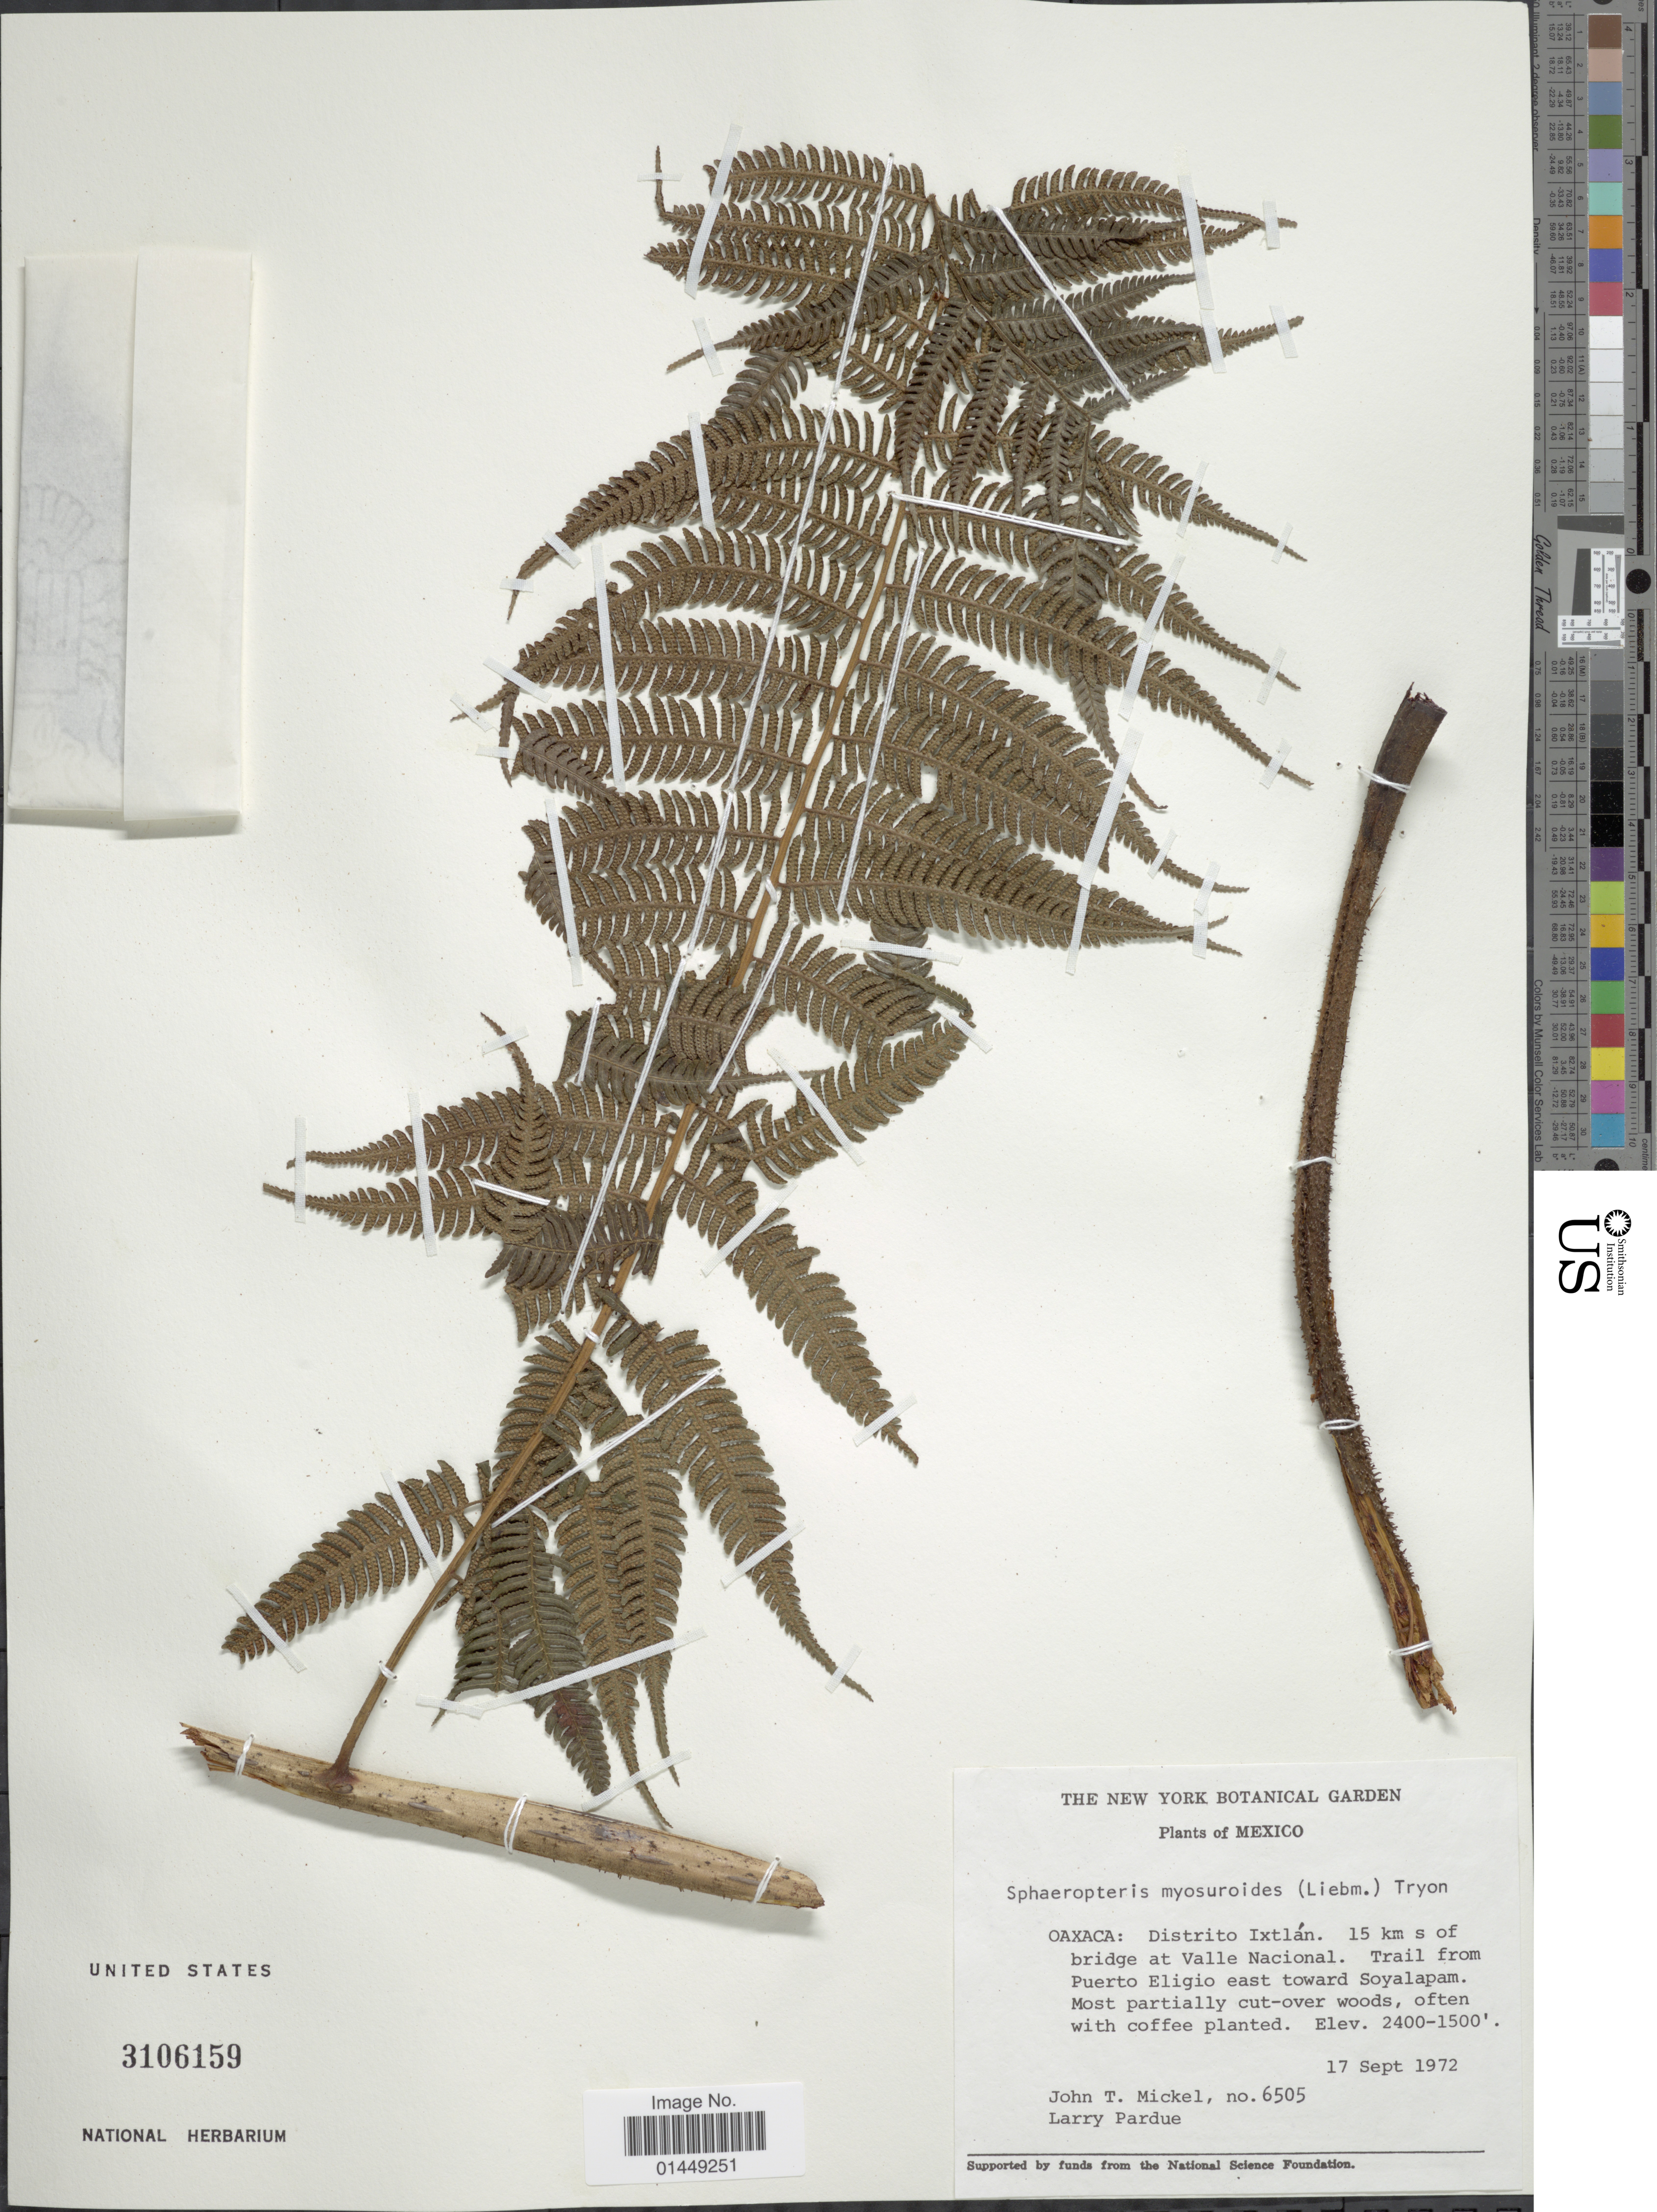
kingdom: Plantae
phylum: Tracheophyta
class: Polypodiopsida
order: Cyatheales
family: Cyatheaceae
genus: Cyathea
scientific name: Cyathea myosuriodes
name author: (Liebm.) Domin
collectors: J. T. Mickel & L. Pardue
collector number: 6505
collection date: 1972-09-17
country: Mexico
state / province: Oaxaca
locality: Oaxaca: Distrito Ixtlán. 15 km s of bridge at Valle Nacional. Trail from Puerto Eligio east toward Soyalapam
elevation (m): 457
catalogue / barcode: US 3106159